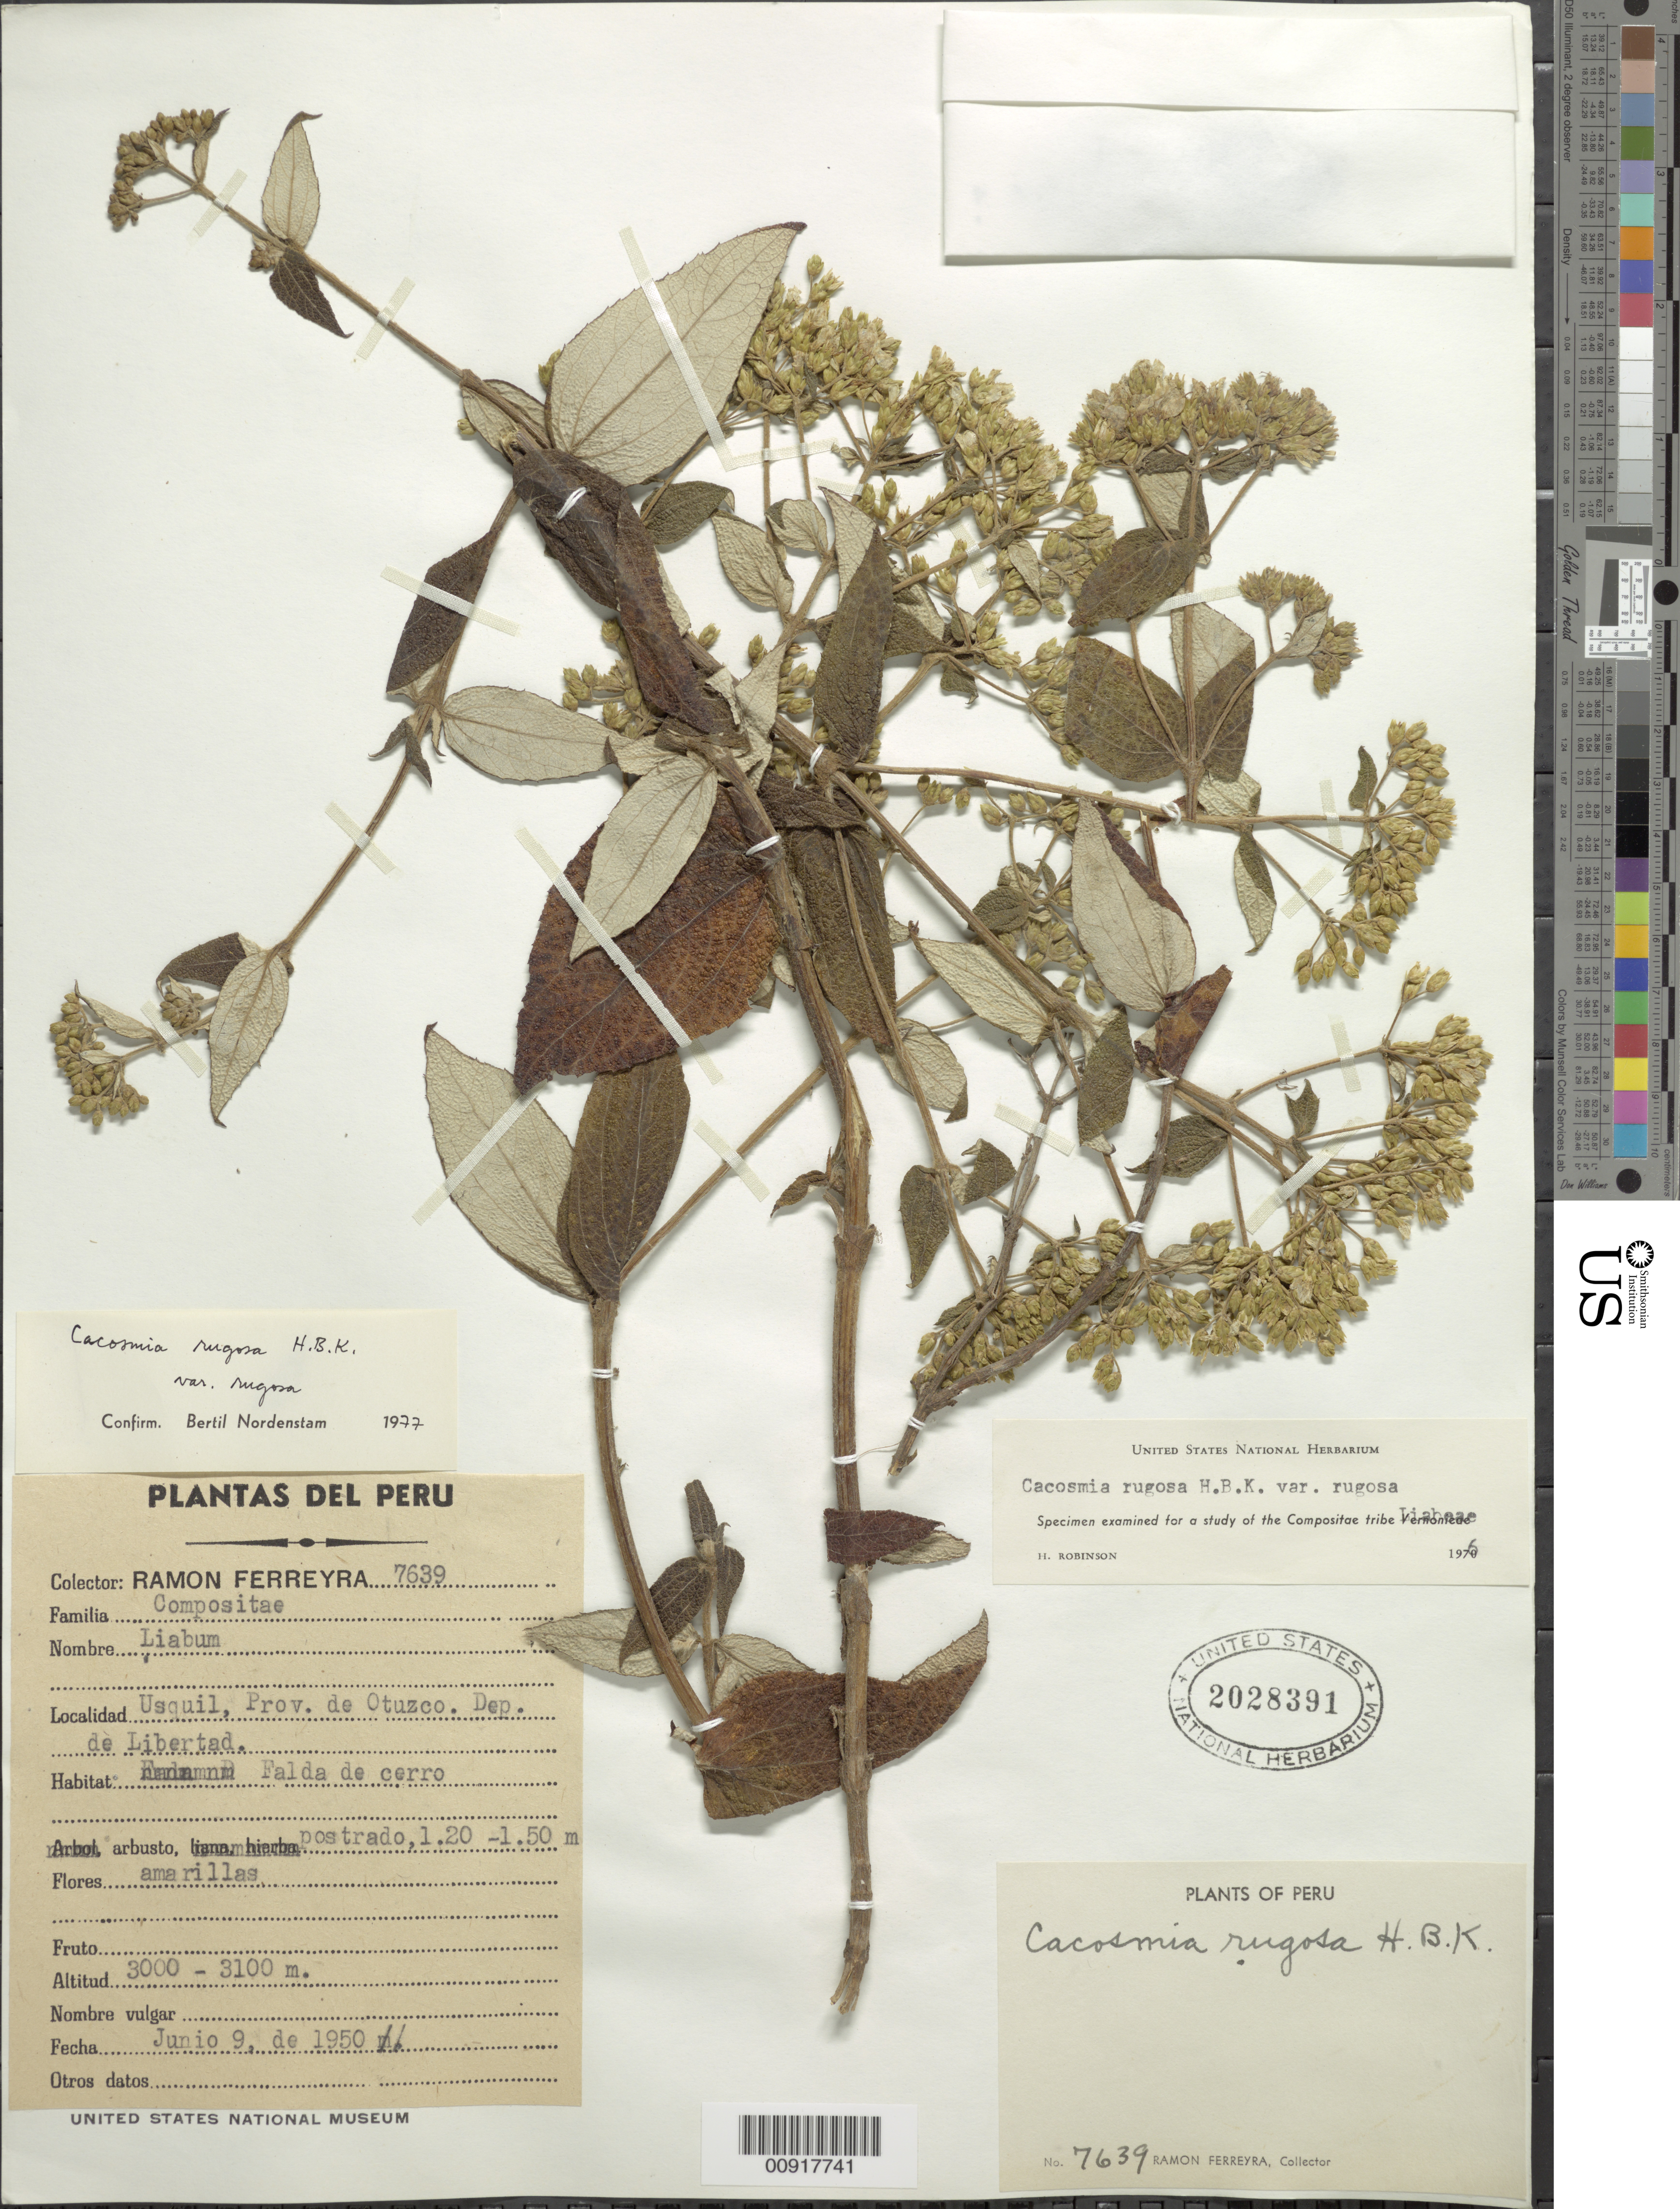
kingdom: Plantae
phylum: Tracheophyta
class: Magnoliopsida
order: Asterales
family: Asteraceae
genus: Cacosmia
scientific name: Cacosmia rugosa var. nivea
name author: Hieron.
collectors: R. A. Ferreyra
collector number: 7639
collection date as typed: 9 June 1950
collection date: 1950-06-09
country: Peru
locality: Prov. Otuzco, Dpto. La Libertad, Usquil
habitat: Falda de cerro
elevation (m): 3000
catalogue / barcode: US 2028391